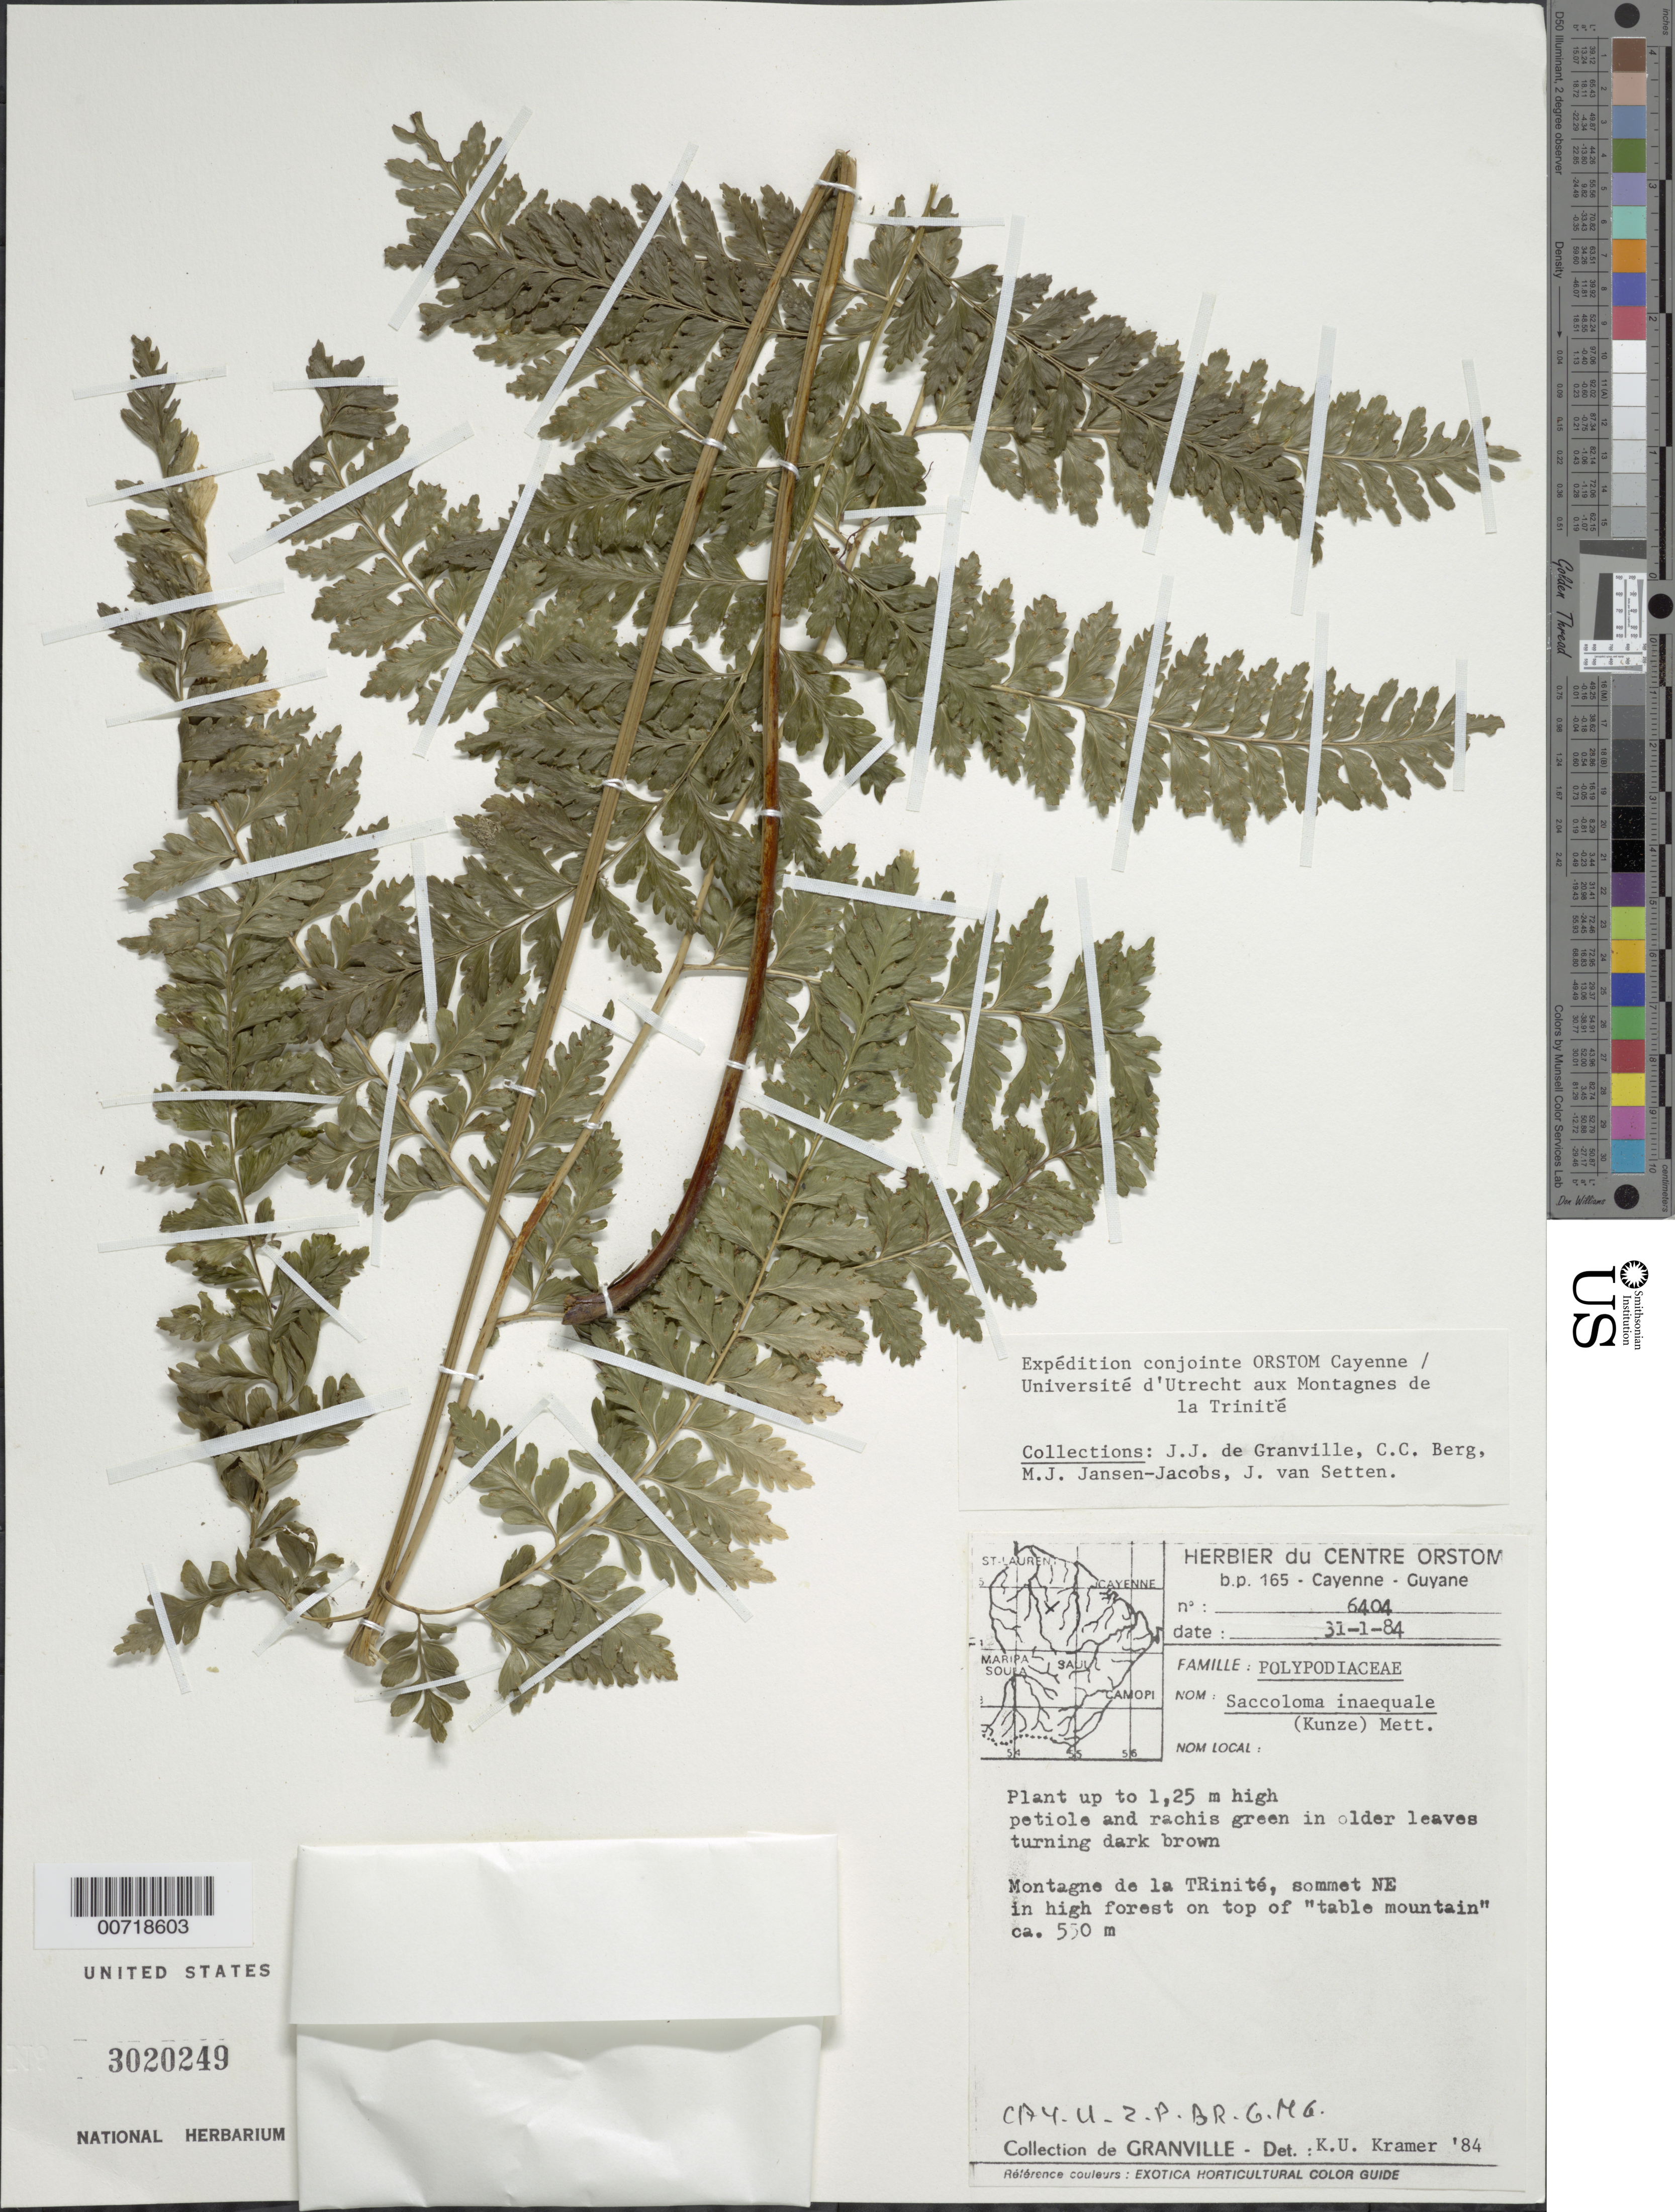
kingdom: Plantae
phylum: Tracheophyta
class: Polypodiopsida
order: Polypodiales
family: Saccolomataceae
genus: Saccoloma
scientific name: Saccoloma inaequale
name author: (Kunze) Mett.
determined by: Kramer, K. U.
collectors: J.-J. de Granville, C. C. Berg, M. J. Jansen-Jacobs & J. van Setten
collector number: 6404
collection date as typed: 31-Jan-84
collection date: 1984-01-31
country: French Guiana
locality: Montagnes de la Trinité, sommet NE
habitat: High forest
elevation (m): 550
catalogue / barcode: US 3020249